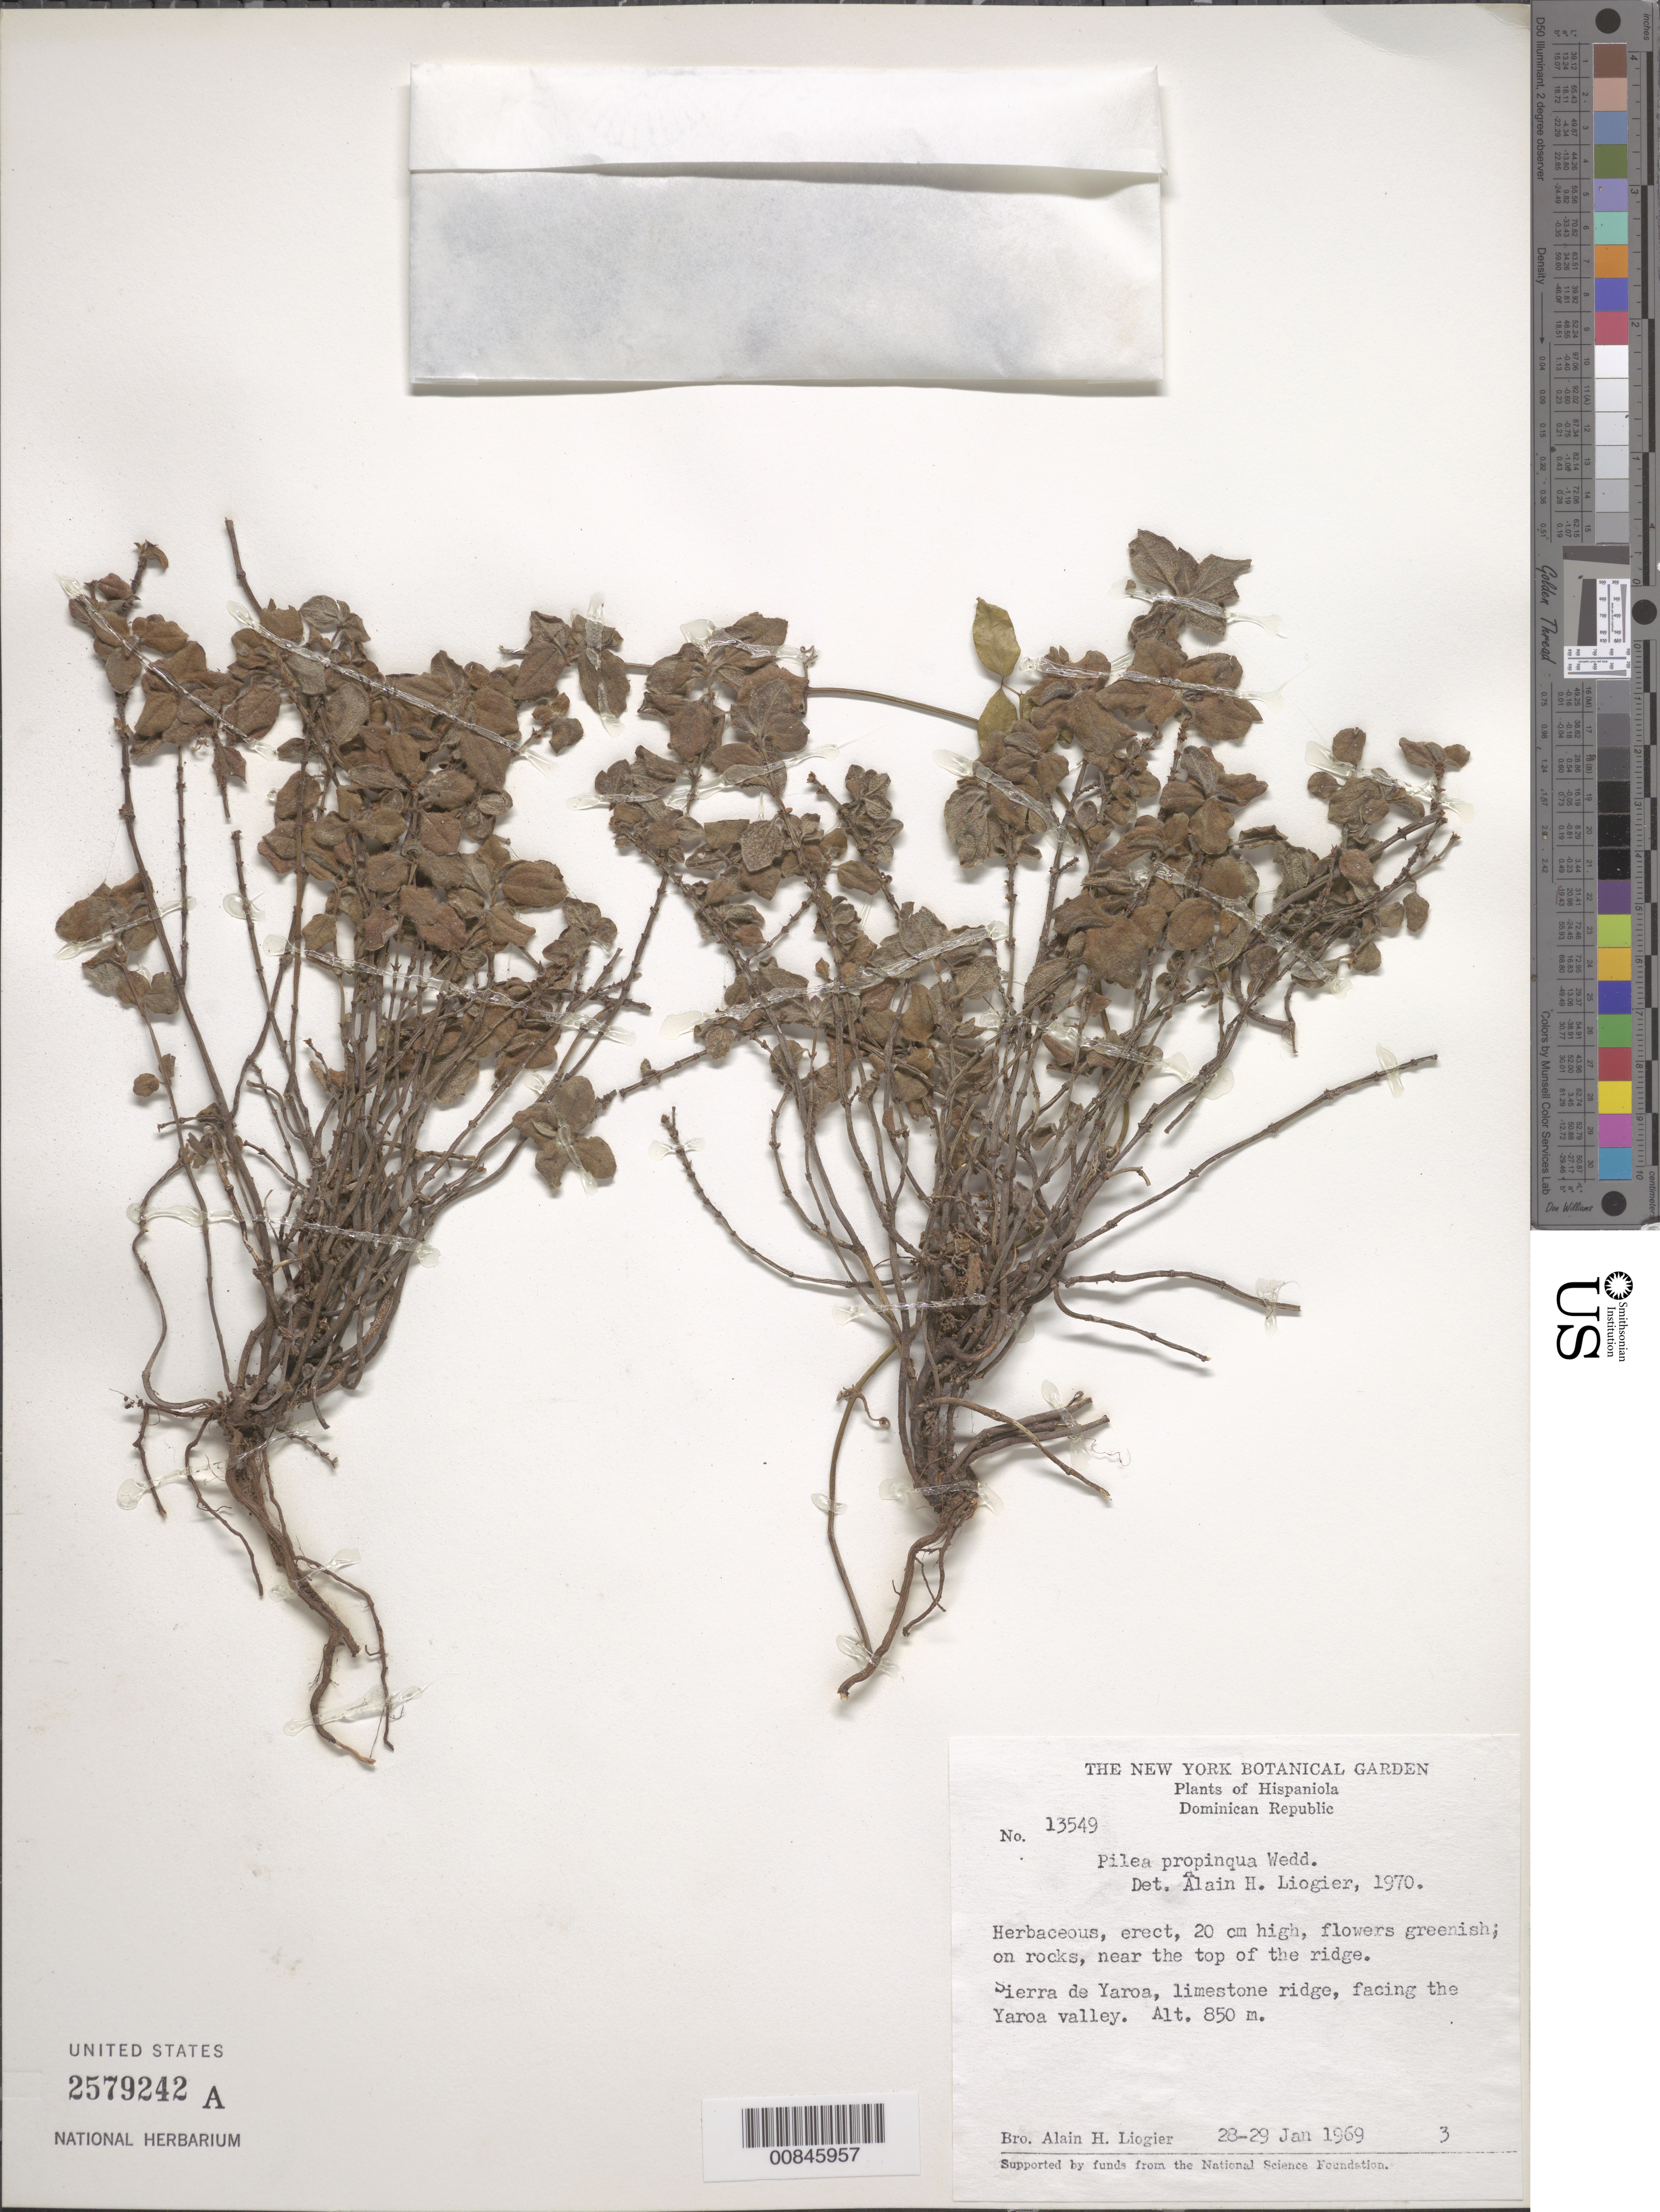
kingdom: Plantae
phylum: Tracheophyta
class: Magnoliopsida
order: Rosales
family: Urticaceae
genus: Pilea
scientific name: Pilea propinqua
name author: Wedd.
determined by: Liogier, Alain H.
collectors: A. H. Liogier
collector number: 13549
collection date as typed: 28 Jan 1969 to 29 Jan 1969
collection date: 1969-01-28/1969-01-29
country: Dominican Republic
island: Hispaniola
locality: Sierra de Yaroa, limestone bridge, facing Yaroa Valley.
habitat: On rocks, near the top of the ridge.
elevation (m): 850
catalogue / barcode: US 2579242A